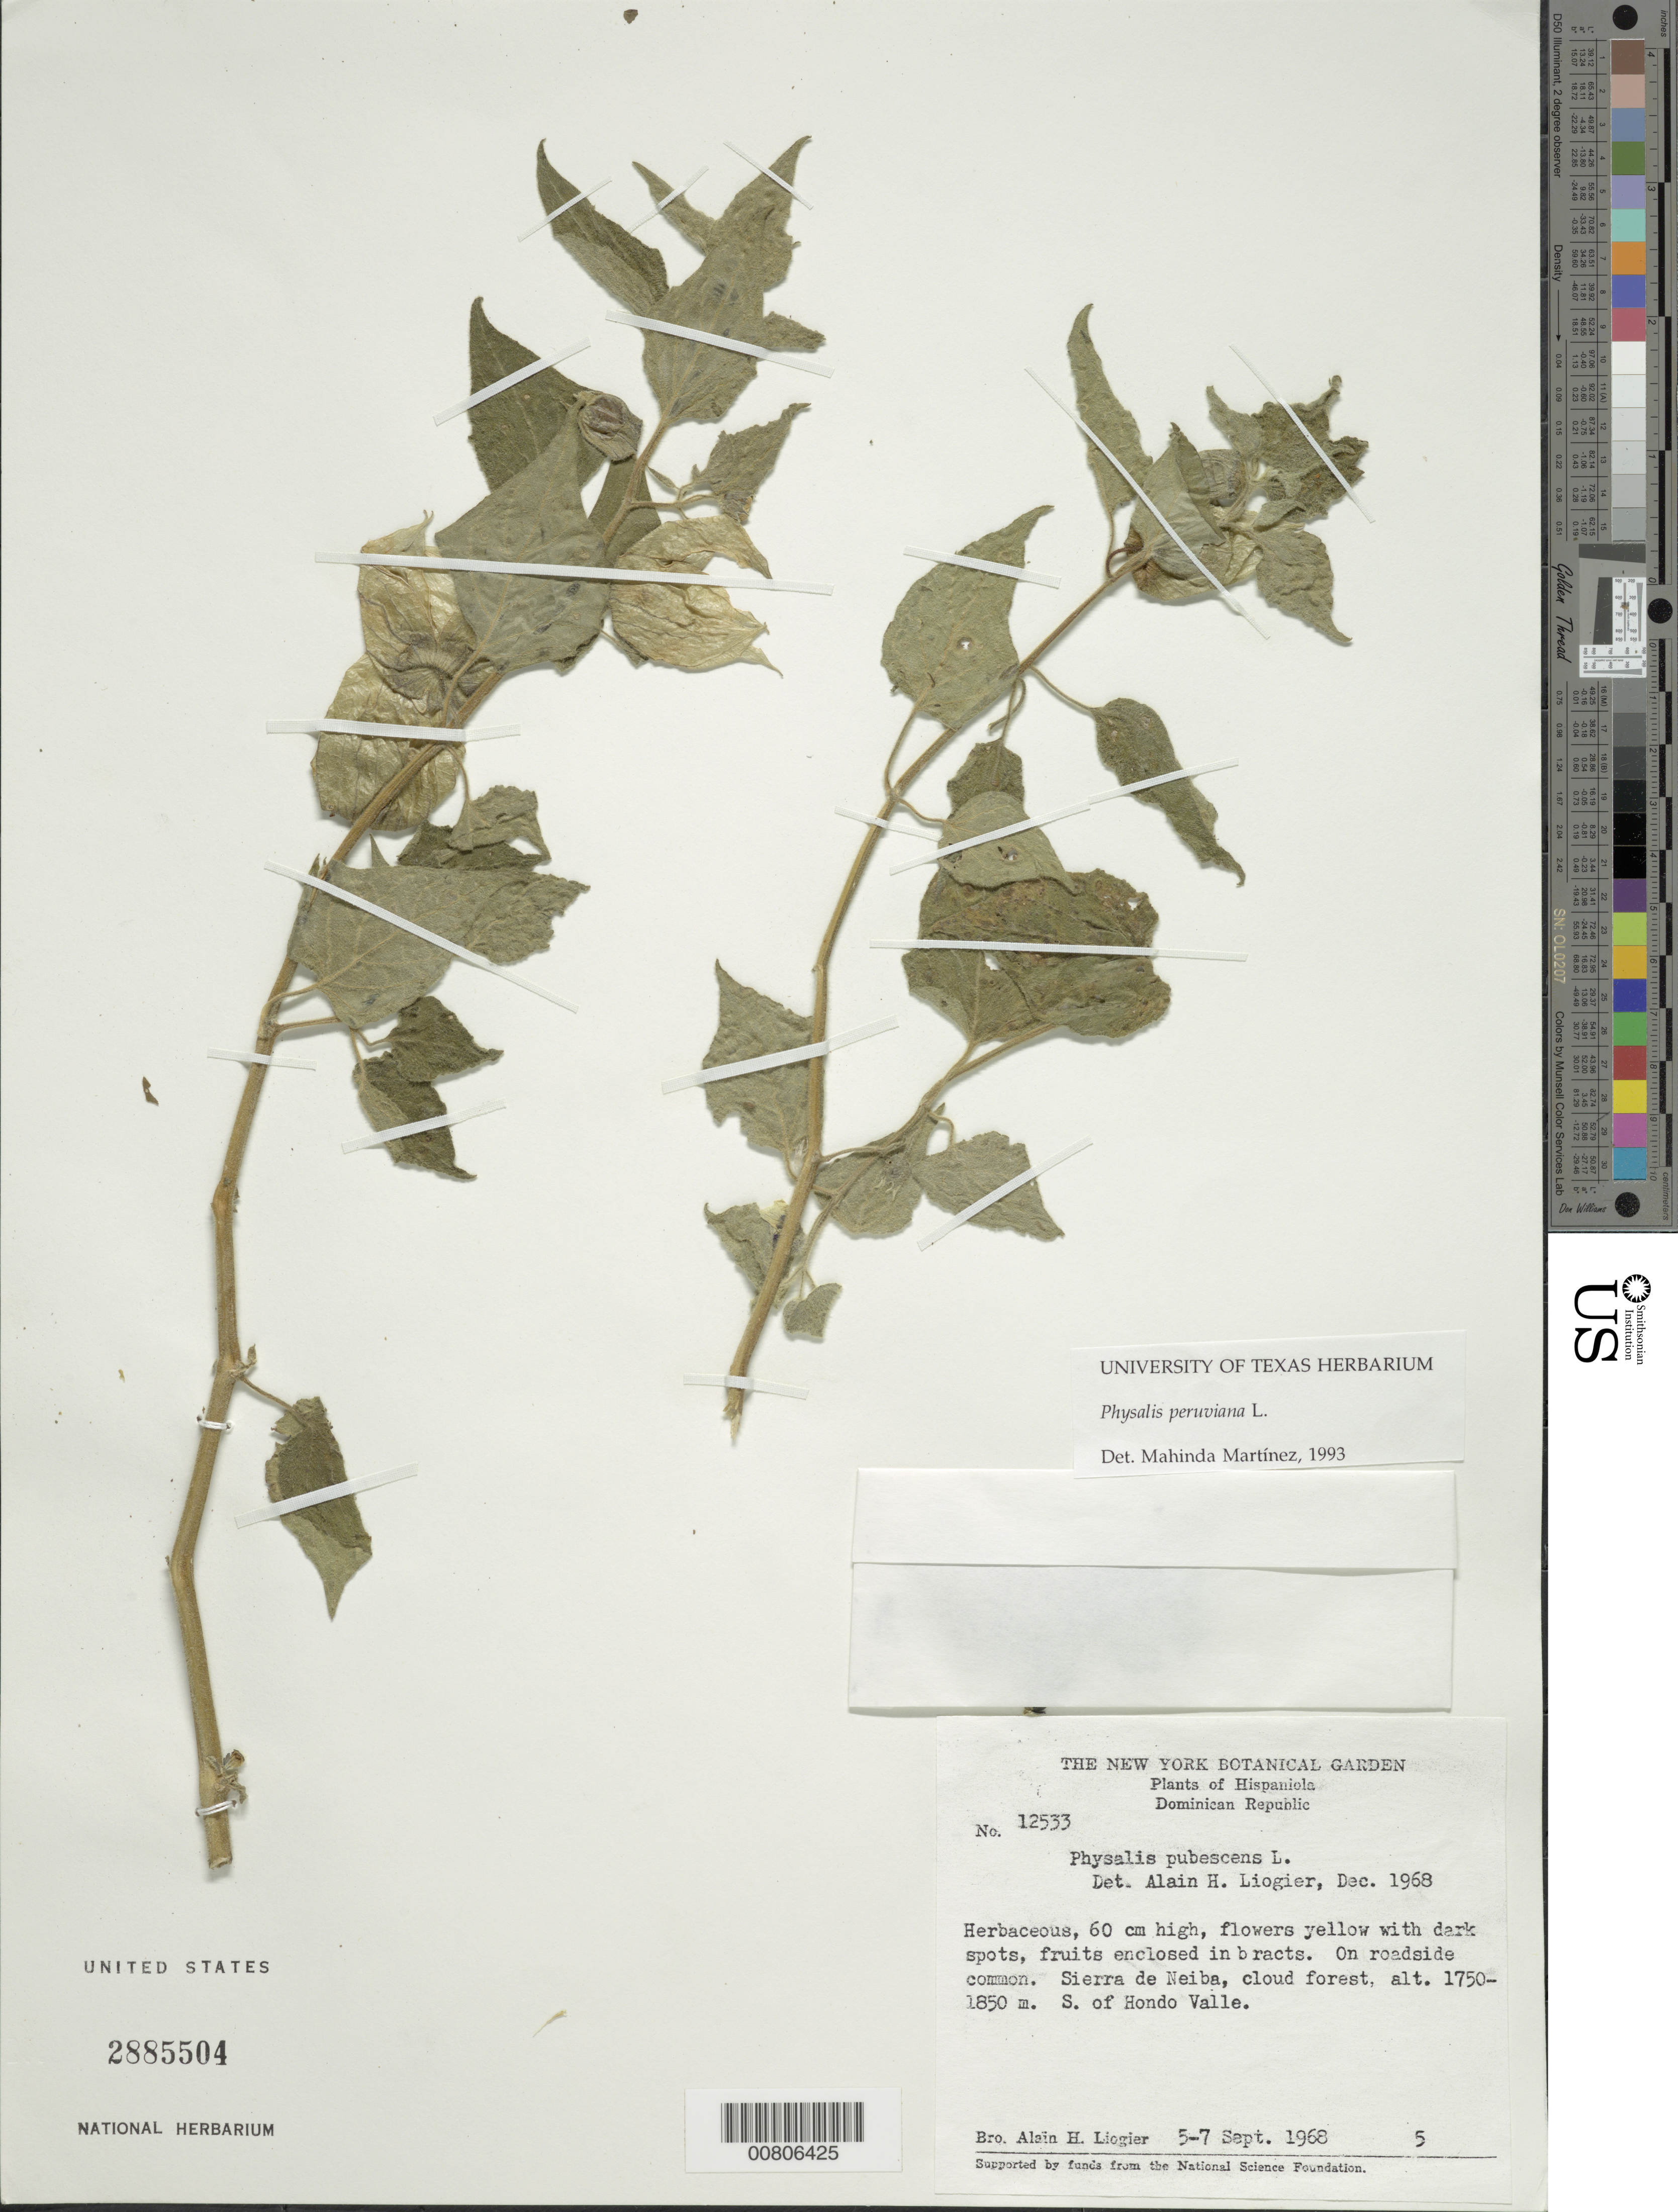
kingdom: Plantae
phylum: Tracheophyta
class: Magnoliopsida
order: Solanales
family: Solanaceae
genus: Physalis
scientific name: Physalis peruviana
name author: L.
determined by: Martinez, M.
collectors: A. H. Liogier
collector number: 12533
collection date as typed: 05 Sep 1968 to 07 Sep 1968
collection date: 1968-09-05/1968-09-07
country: Dominican Republic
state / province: Elias Piña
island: Hispaniola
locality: Sierra de Neiba, S. of Hondo Valle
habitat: On roadside in cloud forest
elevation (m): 1750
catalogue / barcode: US 2885504